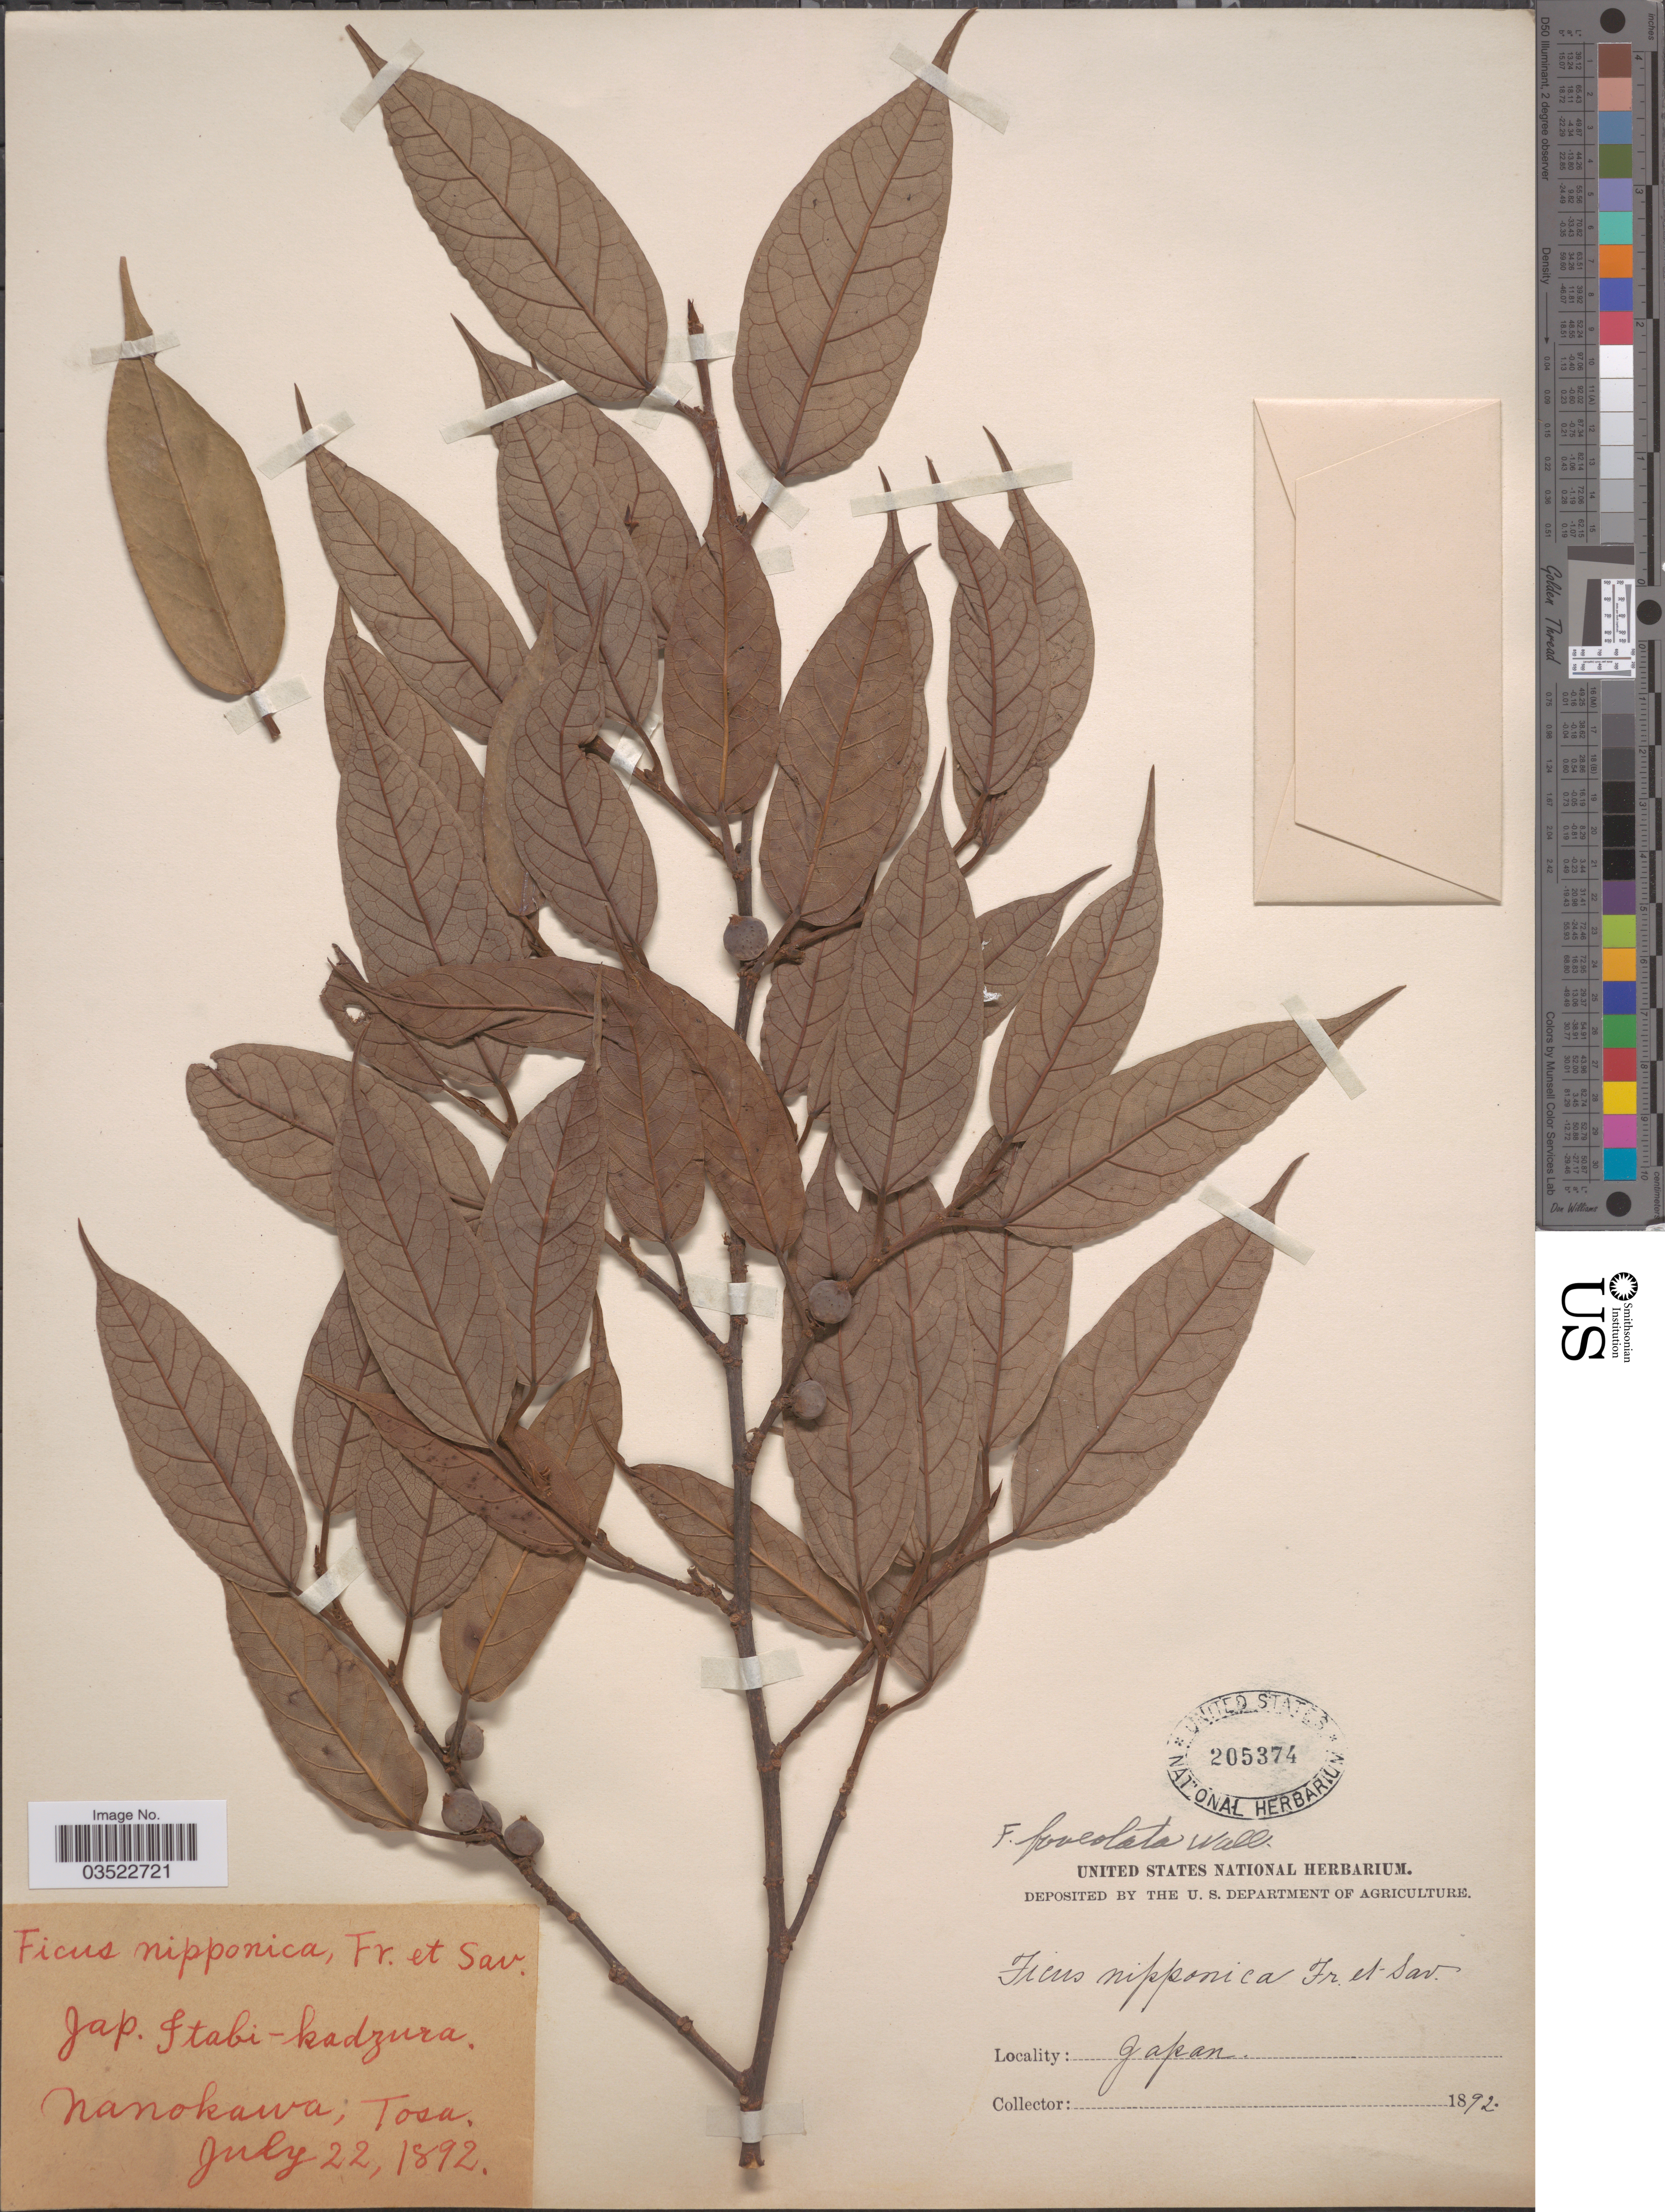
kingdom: Plantae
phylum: Tracheophyta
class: Magnoliopsida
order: Rosales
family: Moraceae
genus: Ficus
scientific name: Ficus sarmentosa var. nipponica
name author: (Franch. & Sav.) Corner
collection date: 1892-07-22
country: Japan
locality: Nanokawa; Tosa.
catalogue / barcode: US 205374